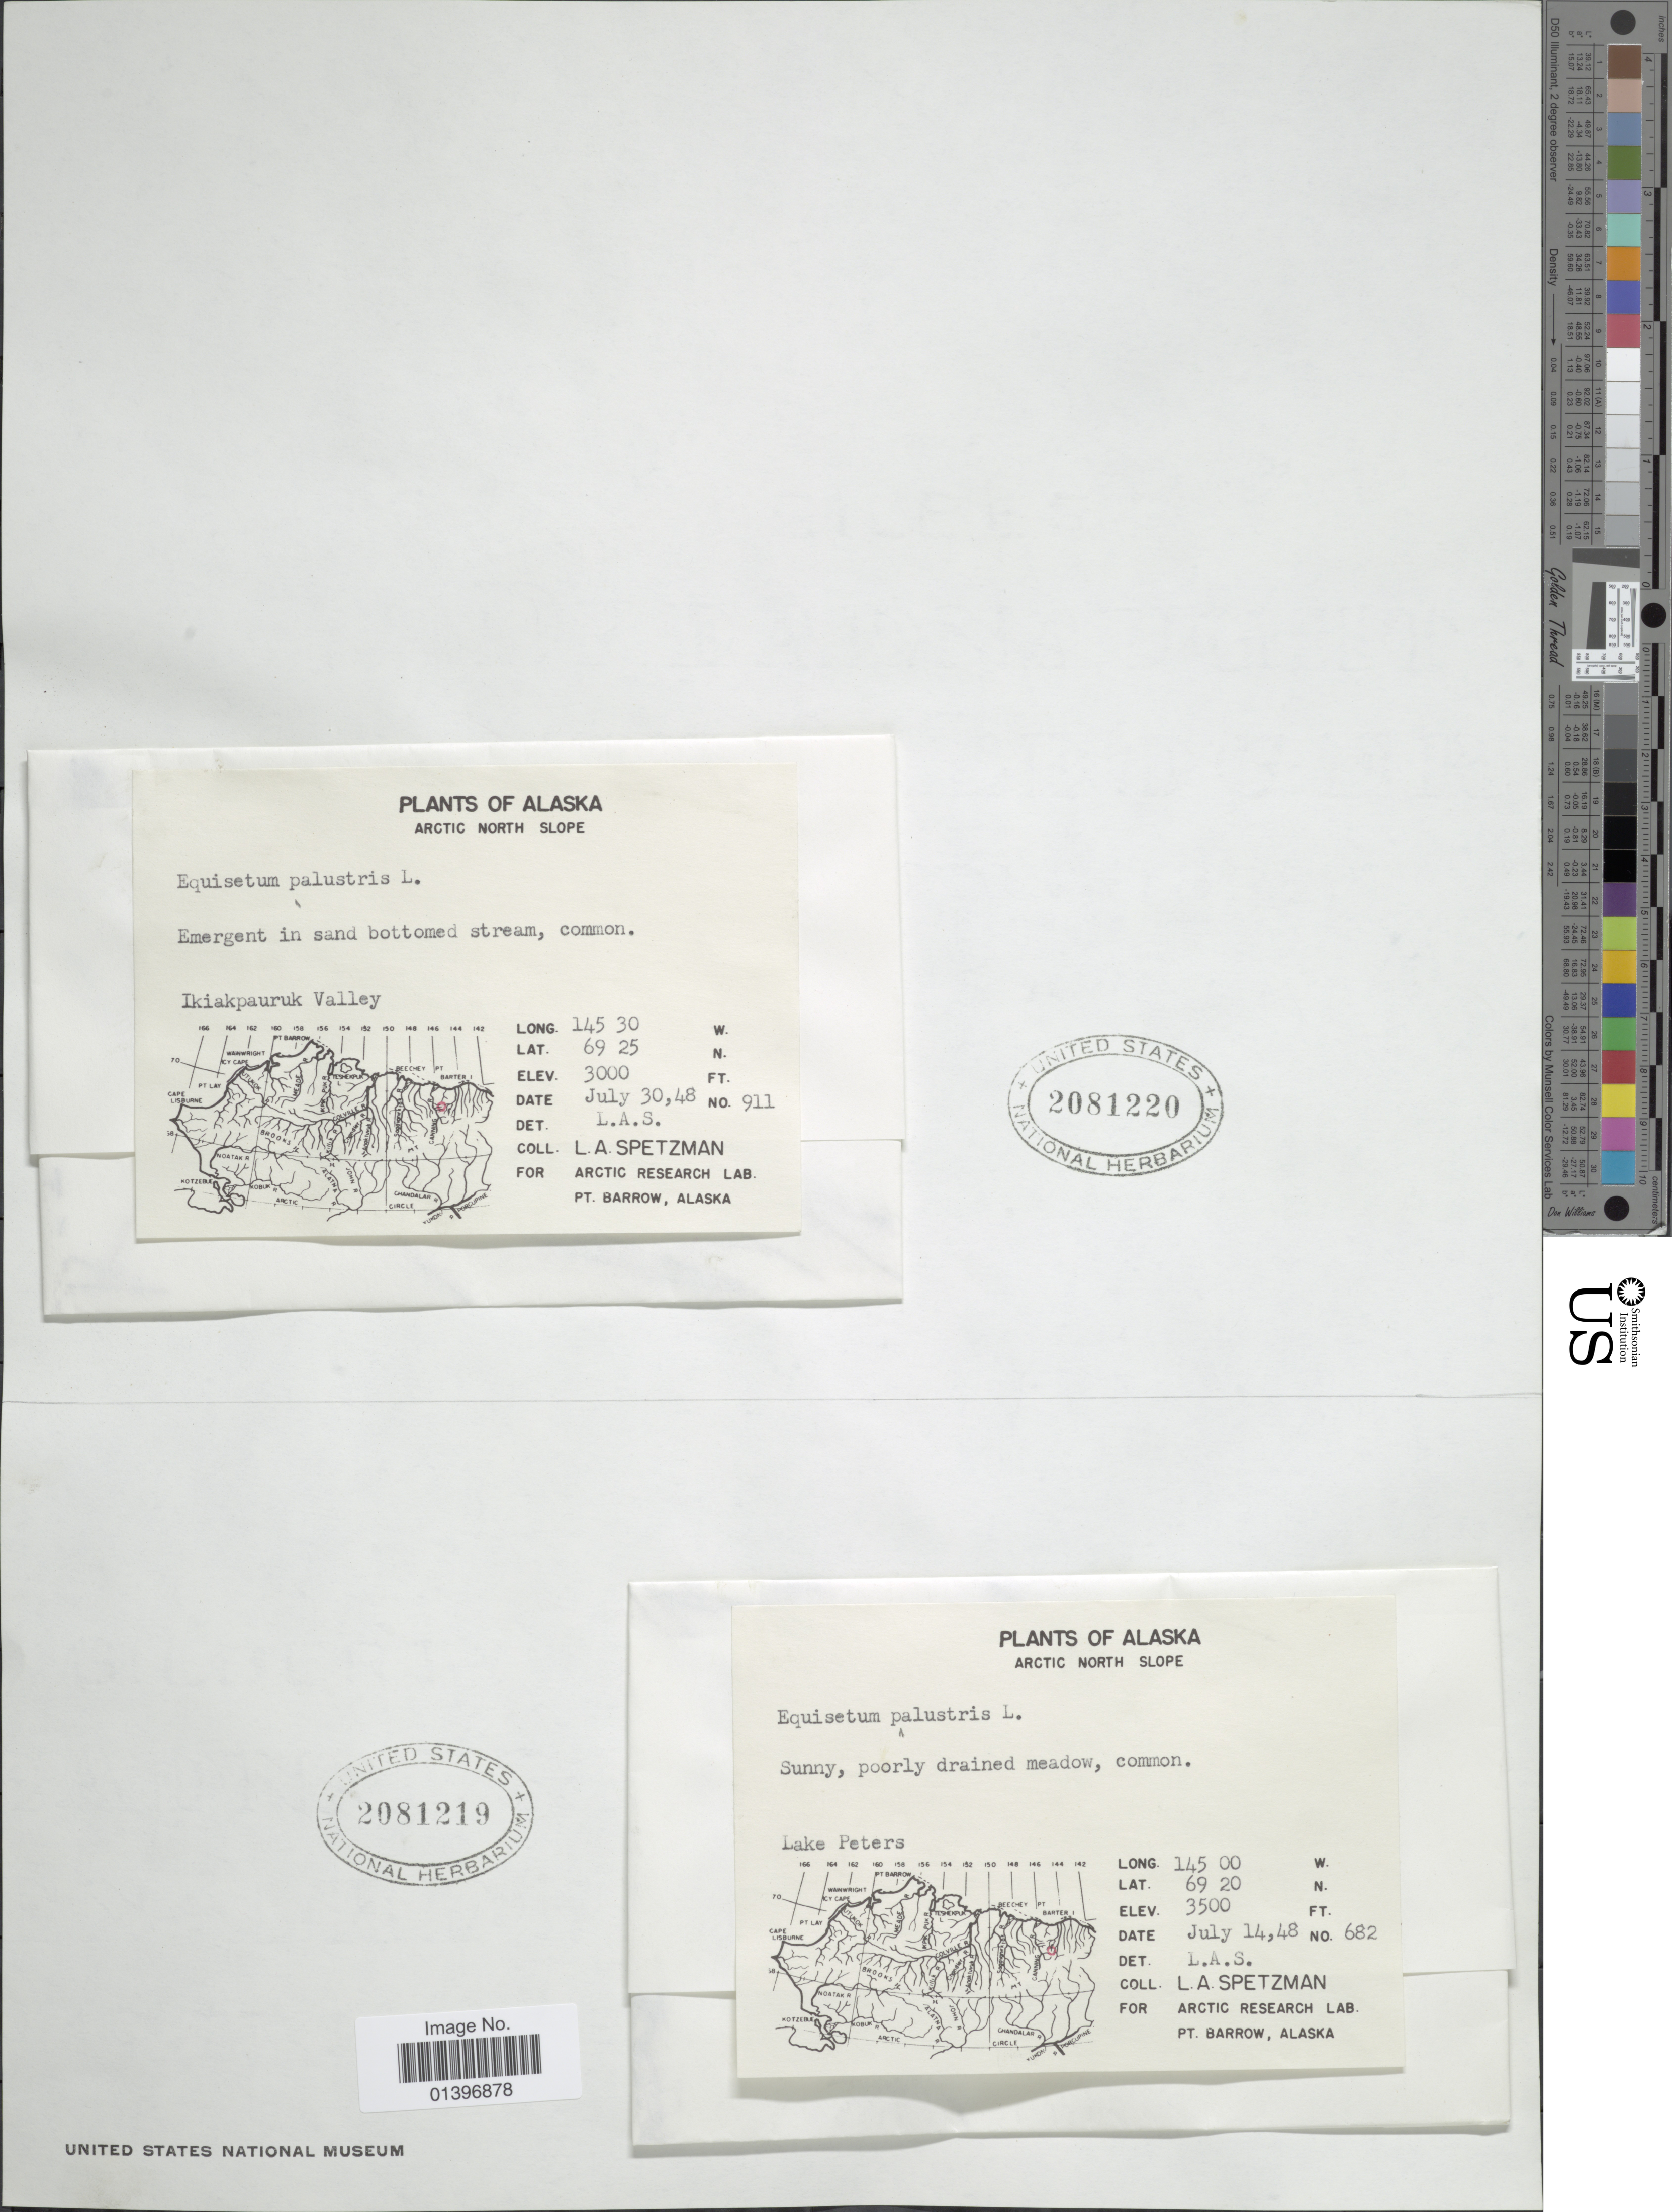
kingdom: Plantae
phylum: Tracheophyta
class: Polypodiopsida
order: Equisetales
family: Equisetaceae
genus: Equisetum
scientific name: Equisetum palustre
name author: L.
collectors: L. Spetzman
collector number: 682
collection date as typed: Transcribed d/m/y: 14/7/48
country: United States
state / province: Alaska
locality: Arctic North slope, Lake Peters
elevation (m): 1067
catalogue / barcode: US 2081219